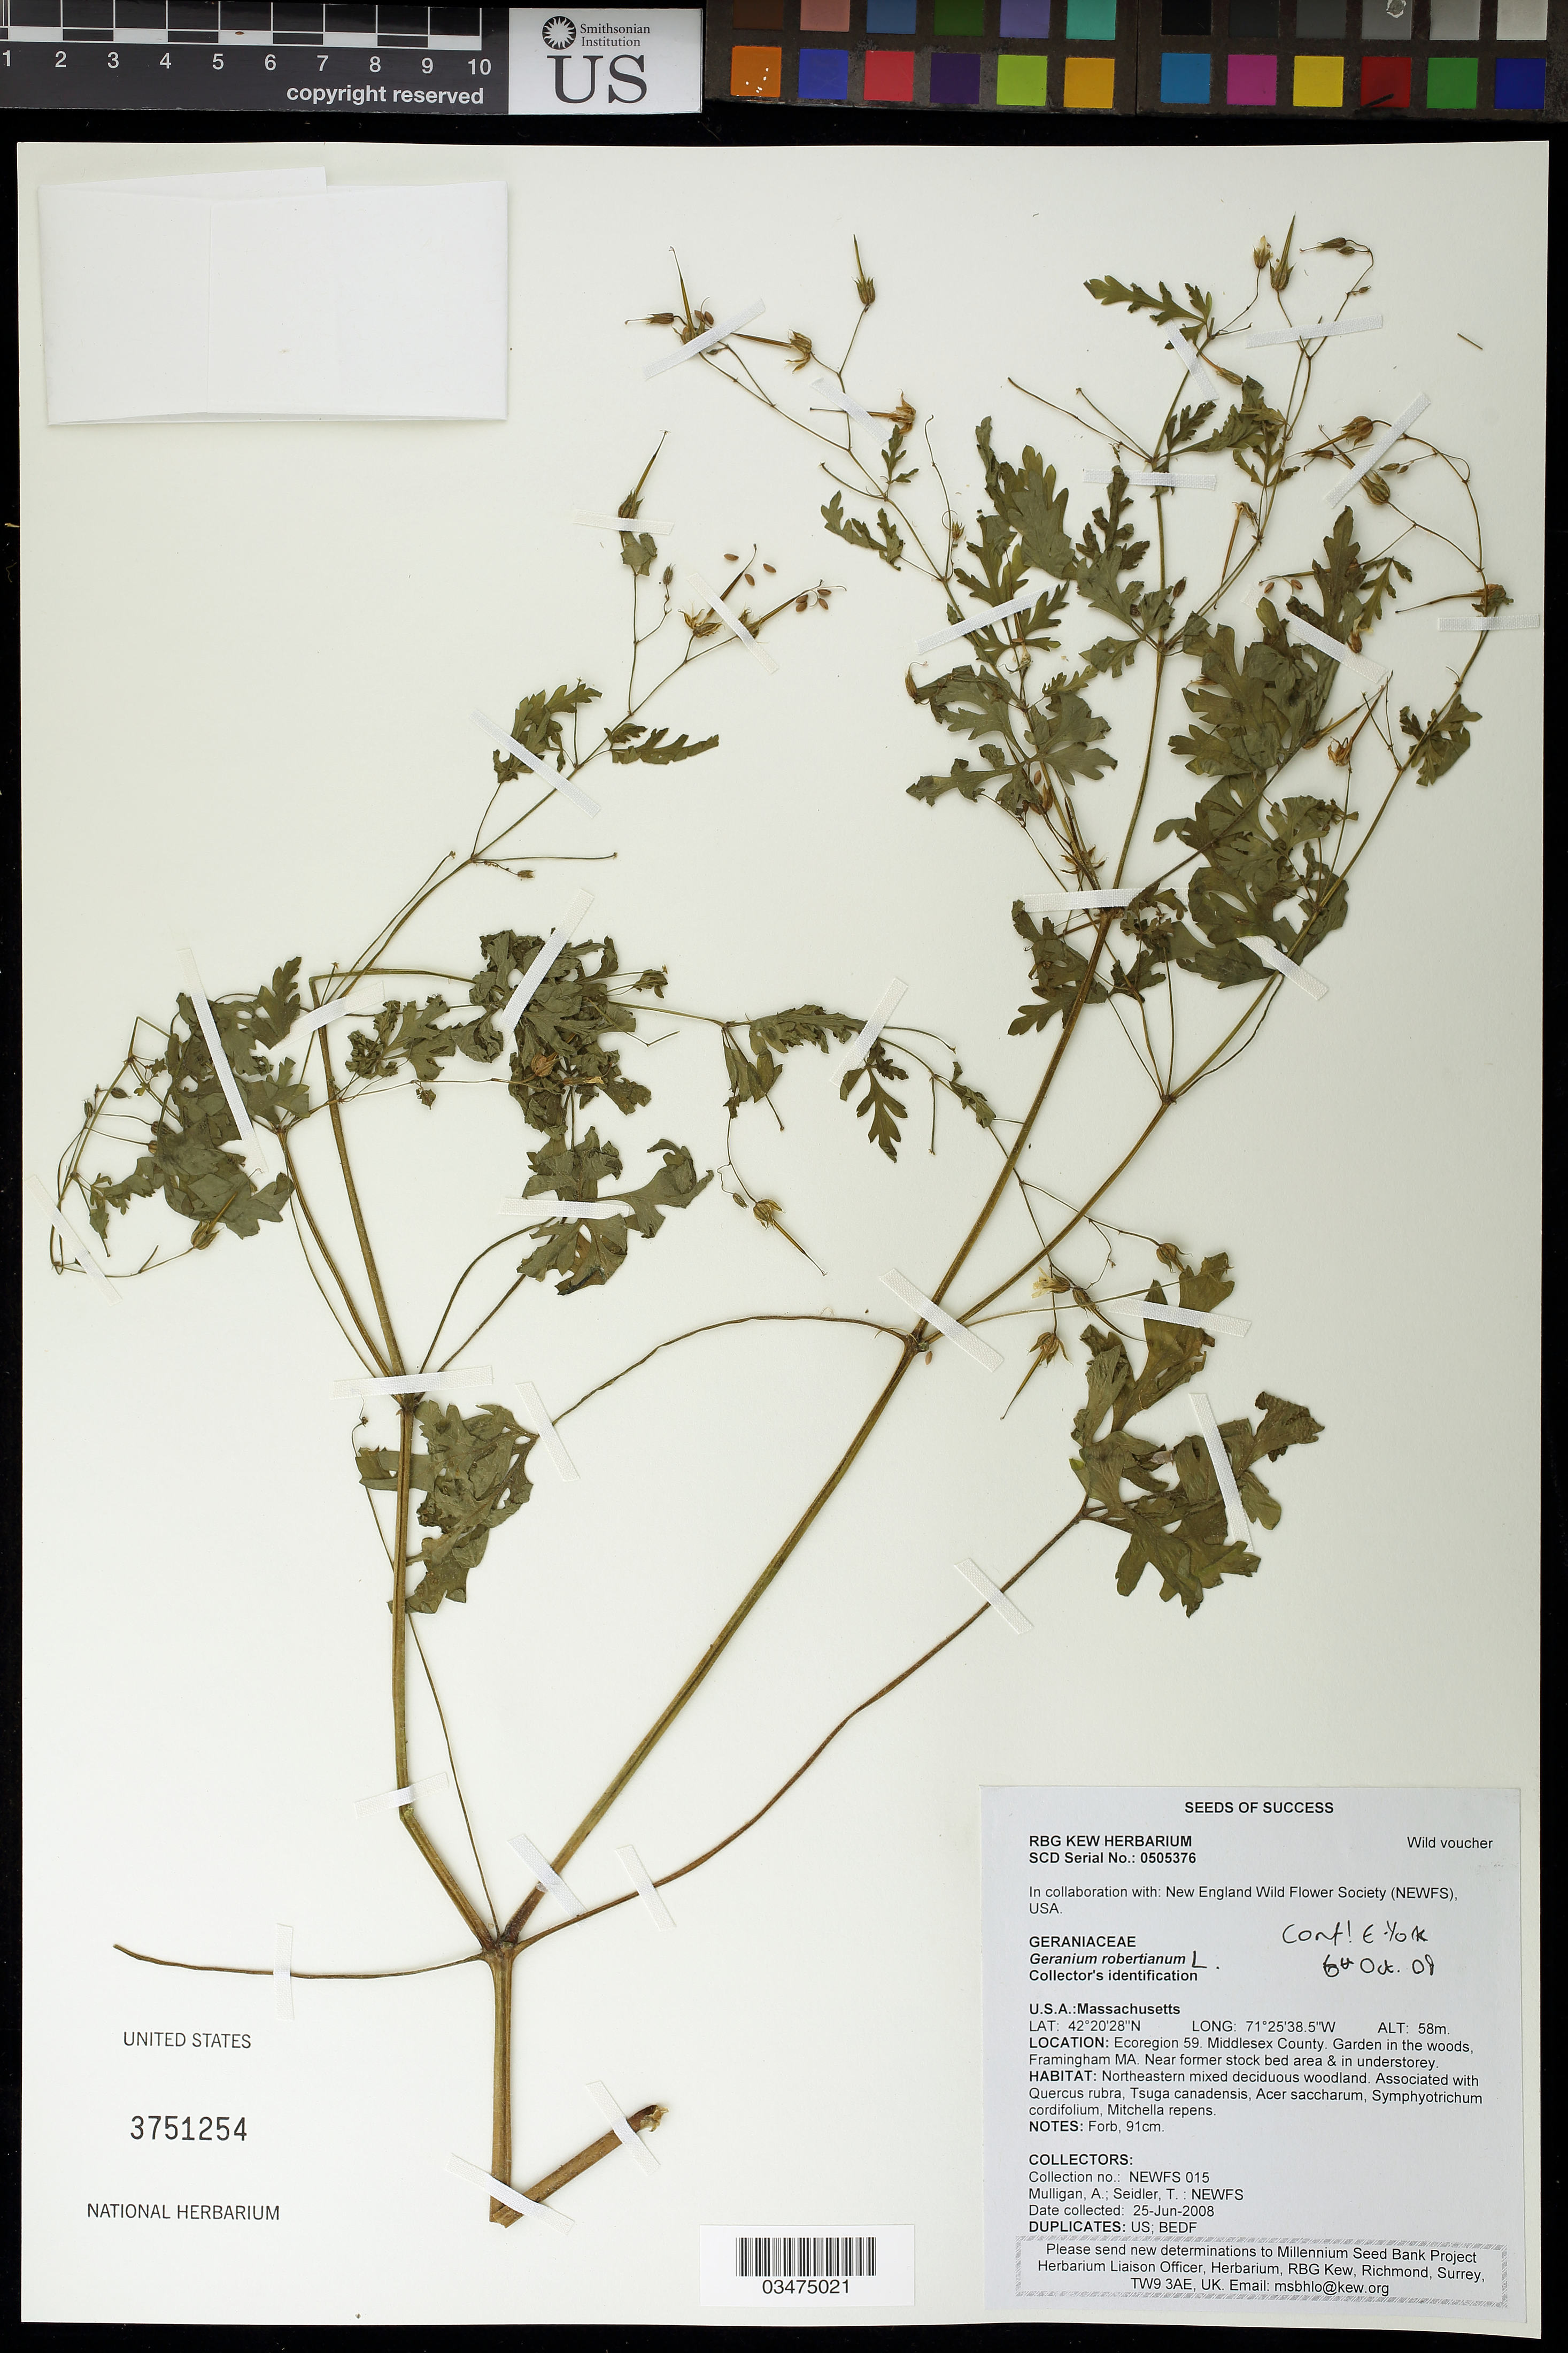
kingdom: Plantae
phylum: Tracheophyta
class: Magnoliopsida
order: Geraniales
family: Geraniaceae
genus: Geranium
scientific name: Geranium robertianum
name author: L.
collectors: A. Mulligan & T. Seidler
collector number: NEWFS 015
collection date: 2008-06-25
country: United States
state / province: Massachusetts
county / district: Middlesex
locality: Garden in the woods, Framington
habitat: Mixed deciduous woodland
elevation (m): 58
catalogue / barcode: US 3751254